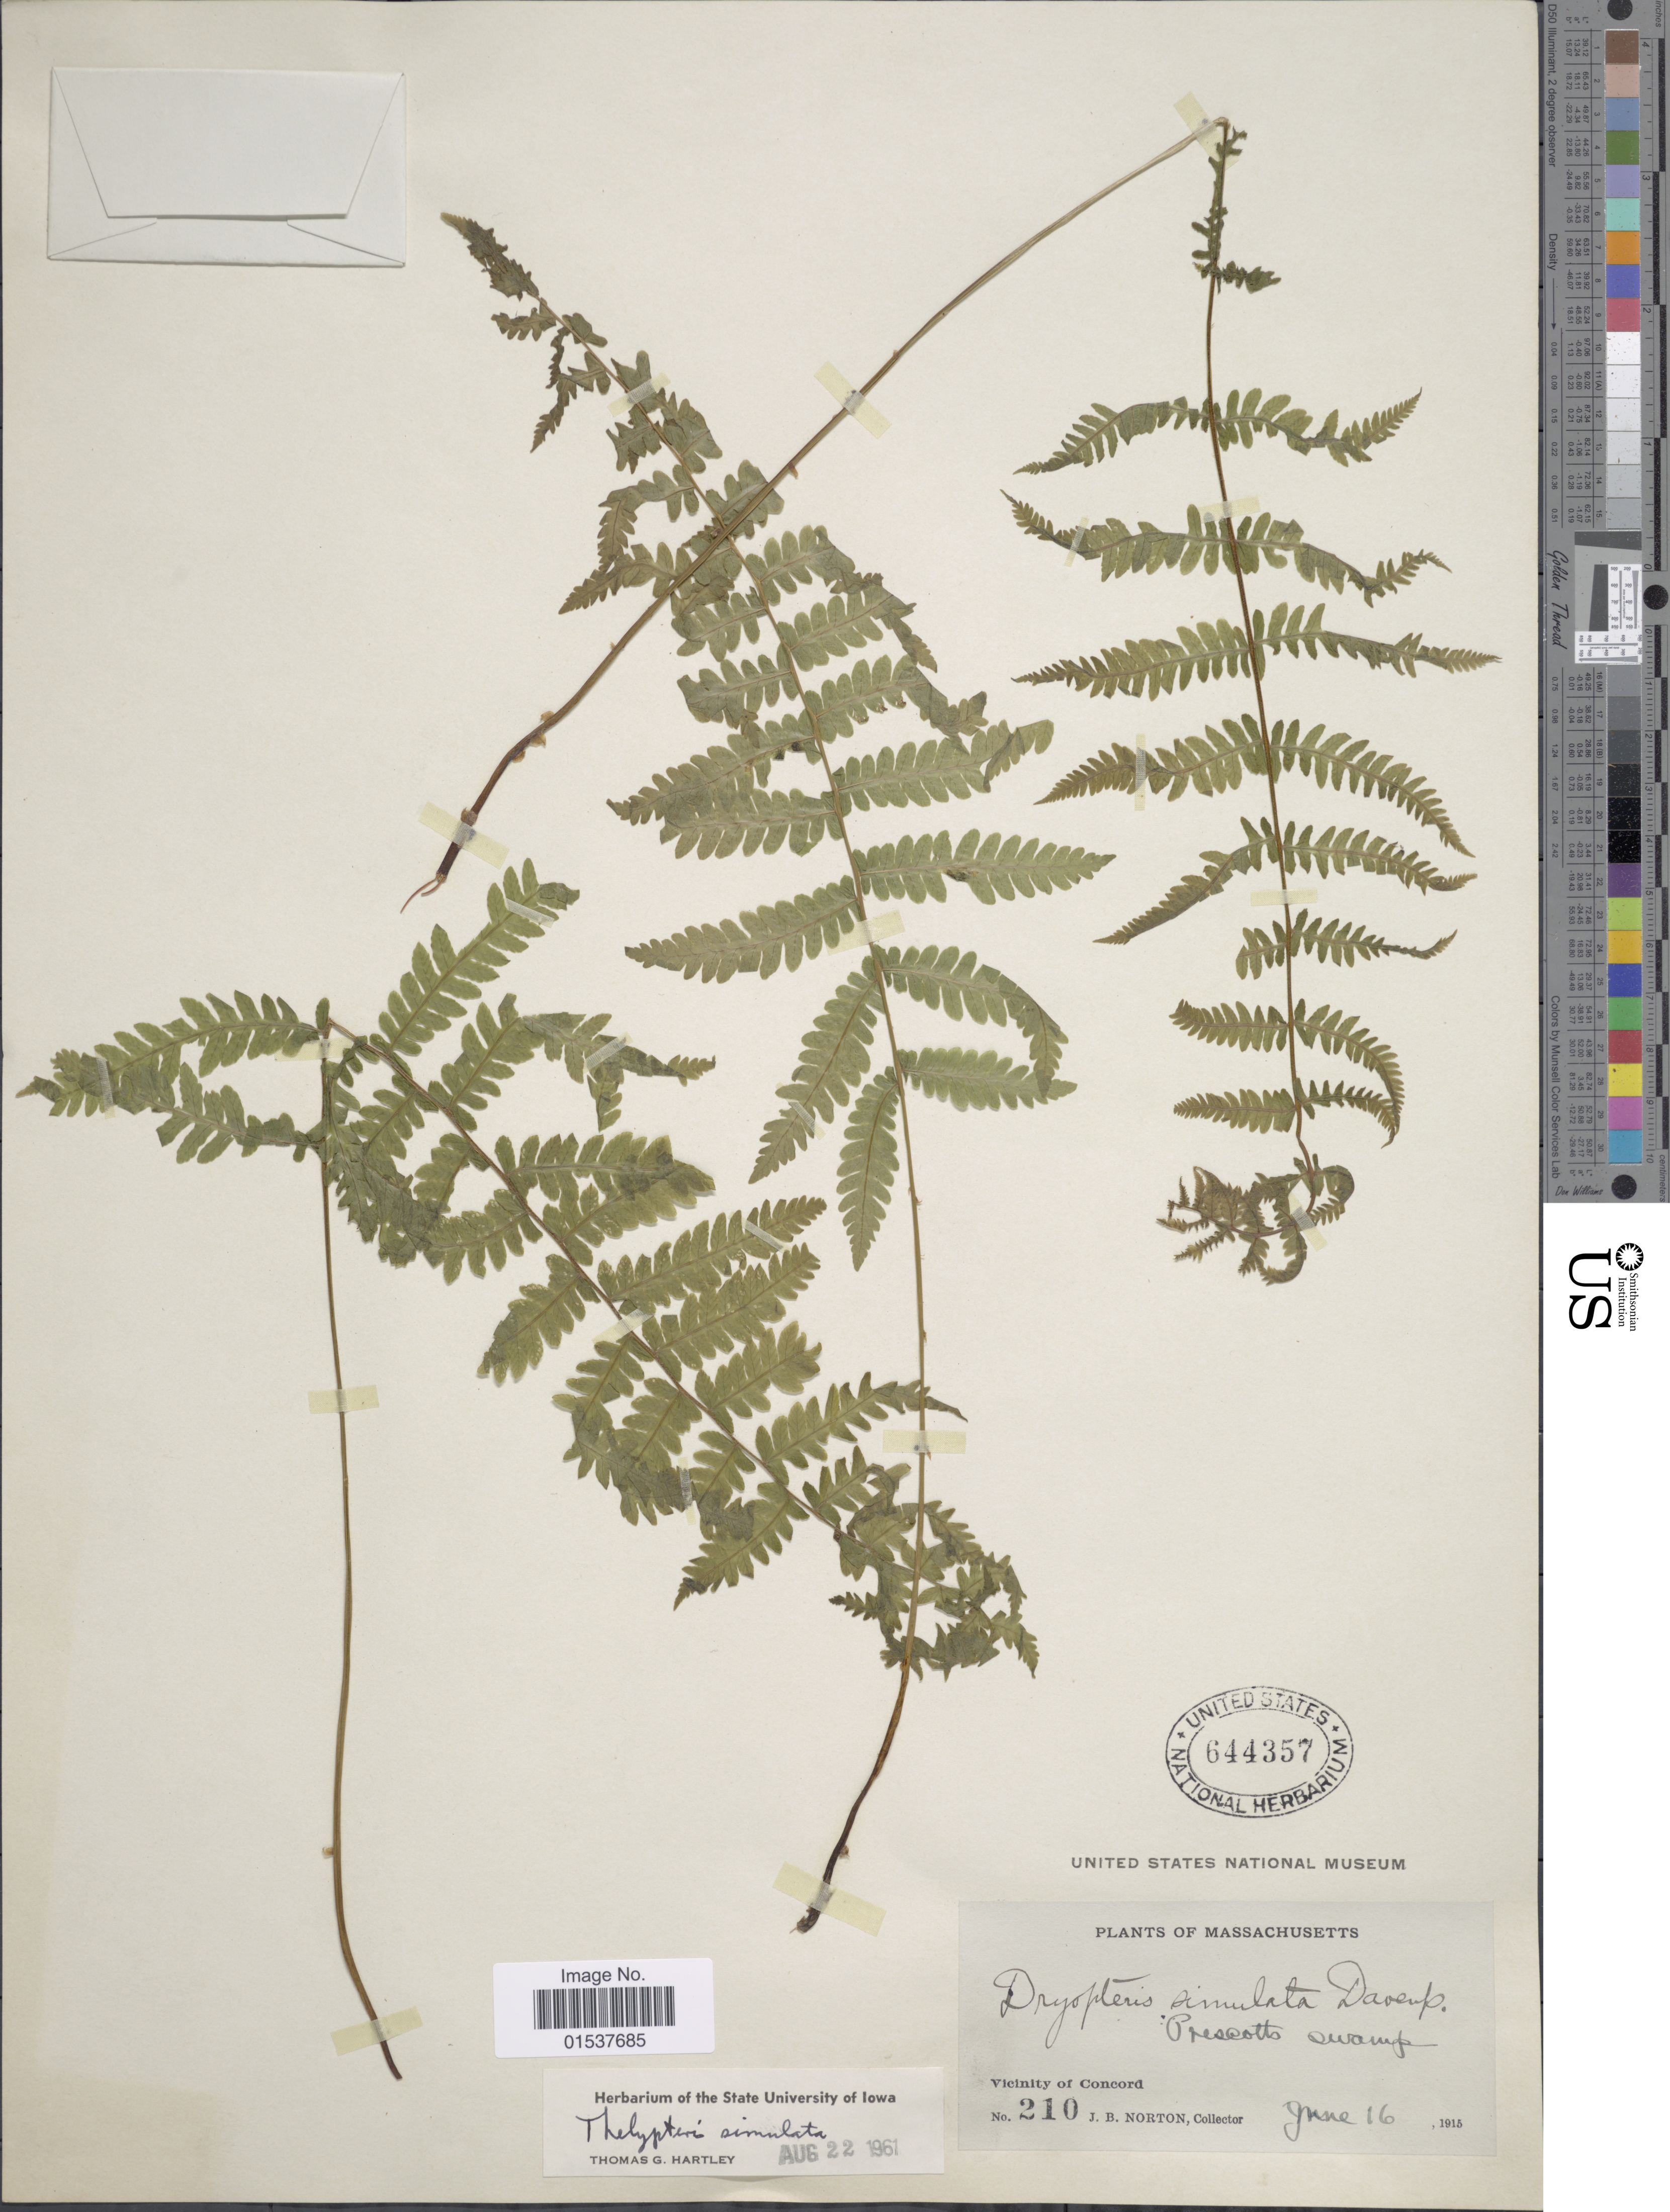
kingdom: Plantae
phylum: Tracheophyta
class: Polypodiopsida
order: Polypodiales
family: Thelypteridaceae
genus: Parathelypteris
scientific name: Parathelypteris simulata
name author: (Davenp.) Holttum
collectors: J. B. Norton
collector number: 210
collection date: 1915-06-16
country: United States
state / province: Massachusetts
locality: Prescotts Swamp, Vicinity of Concord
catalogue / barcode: US 644357